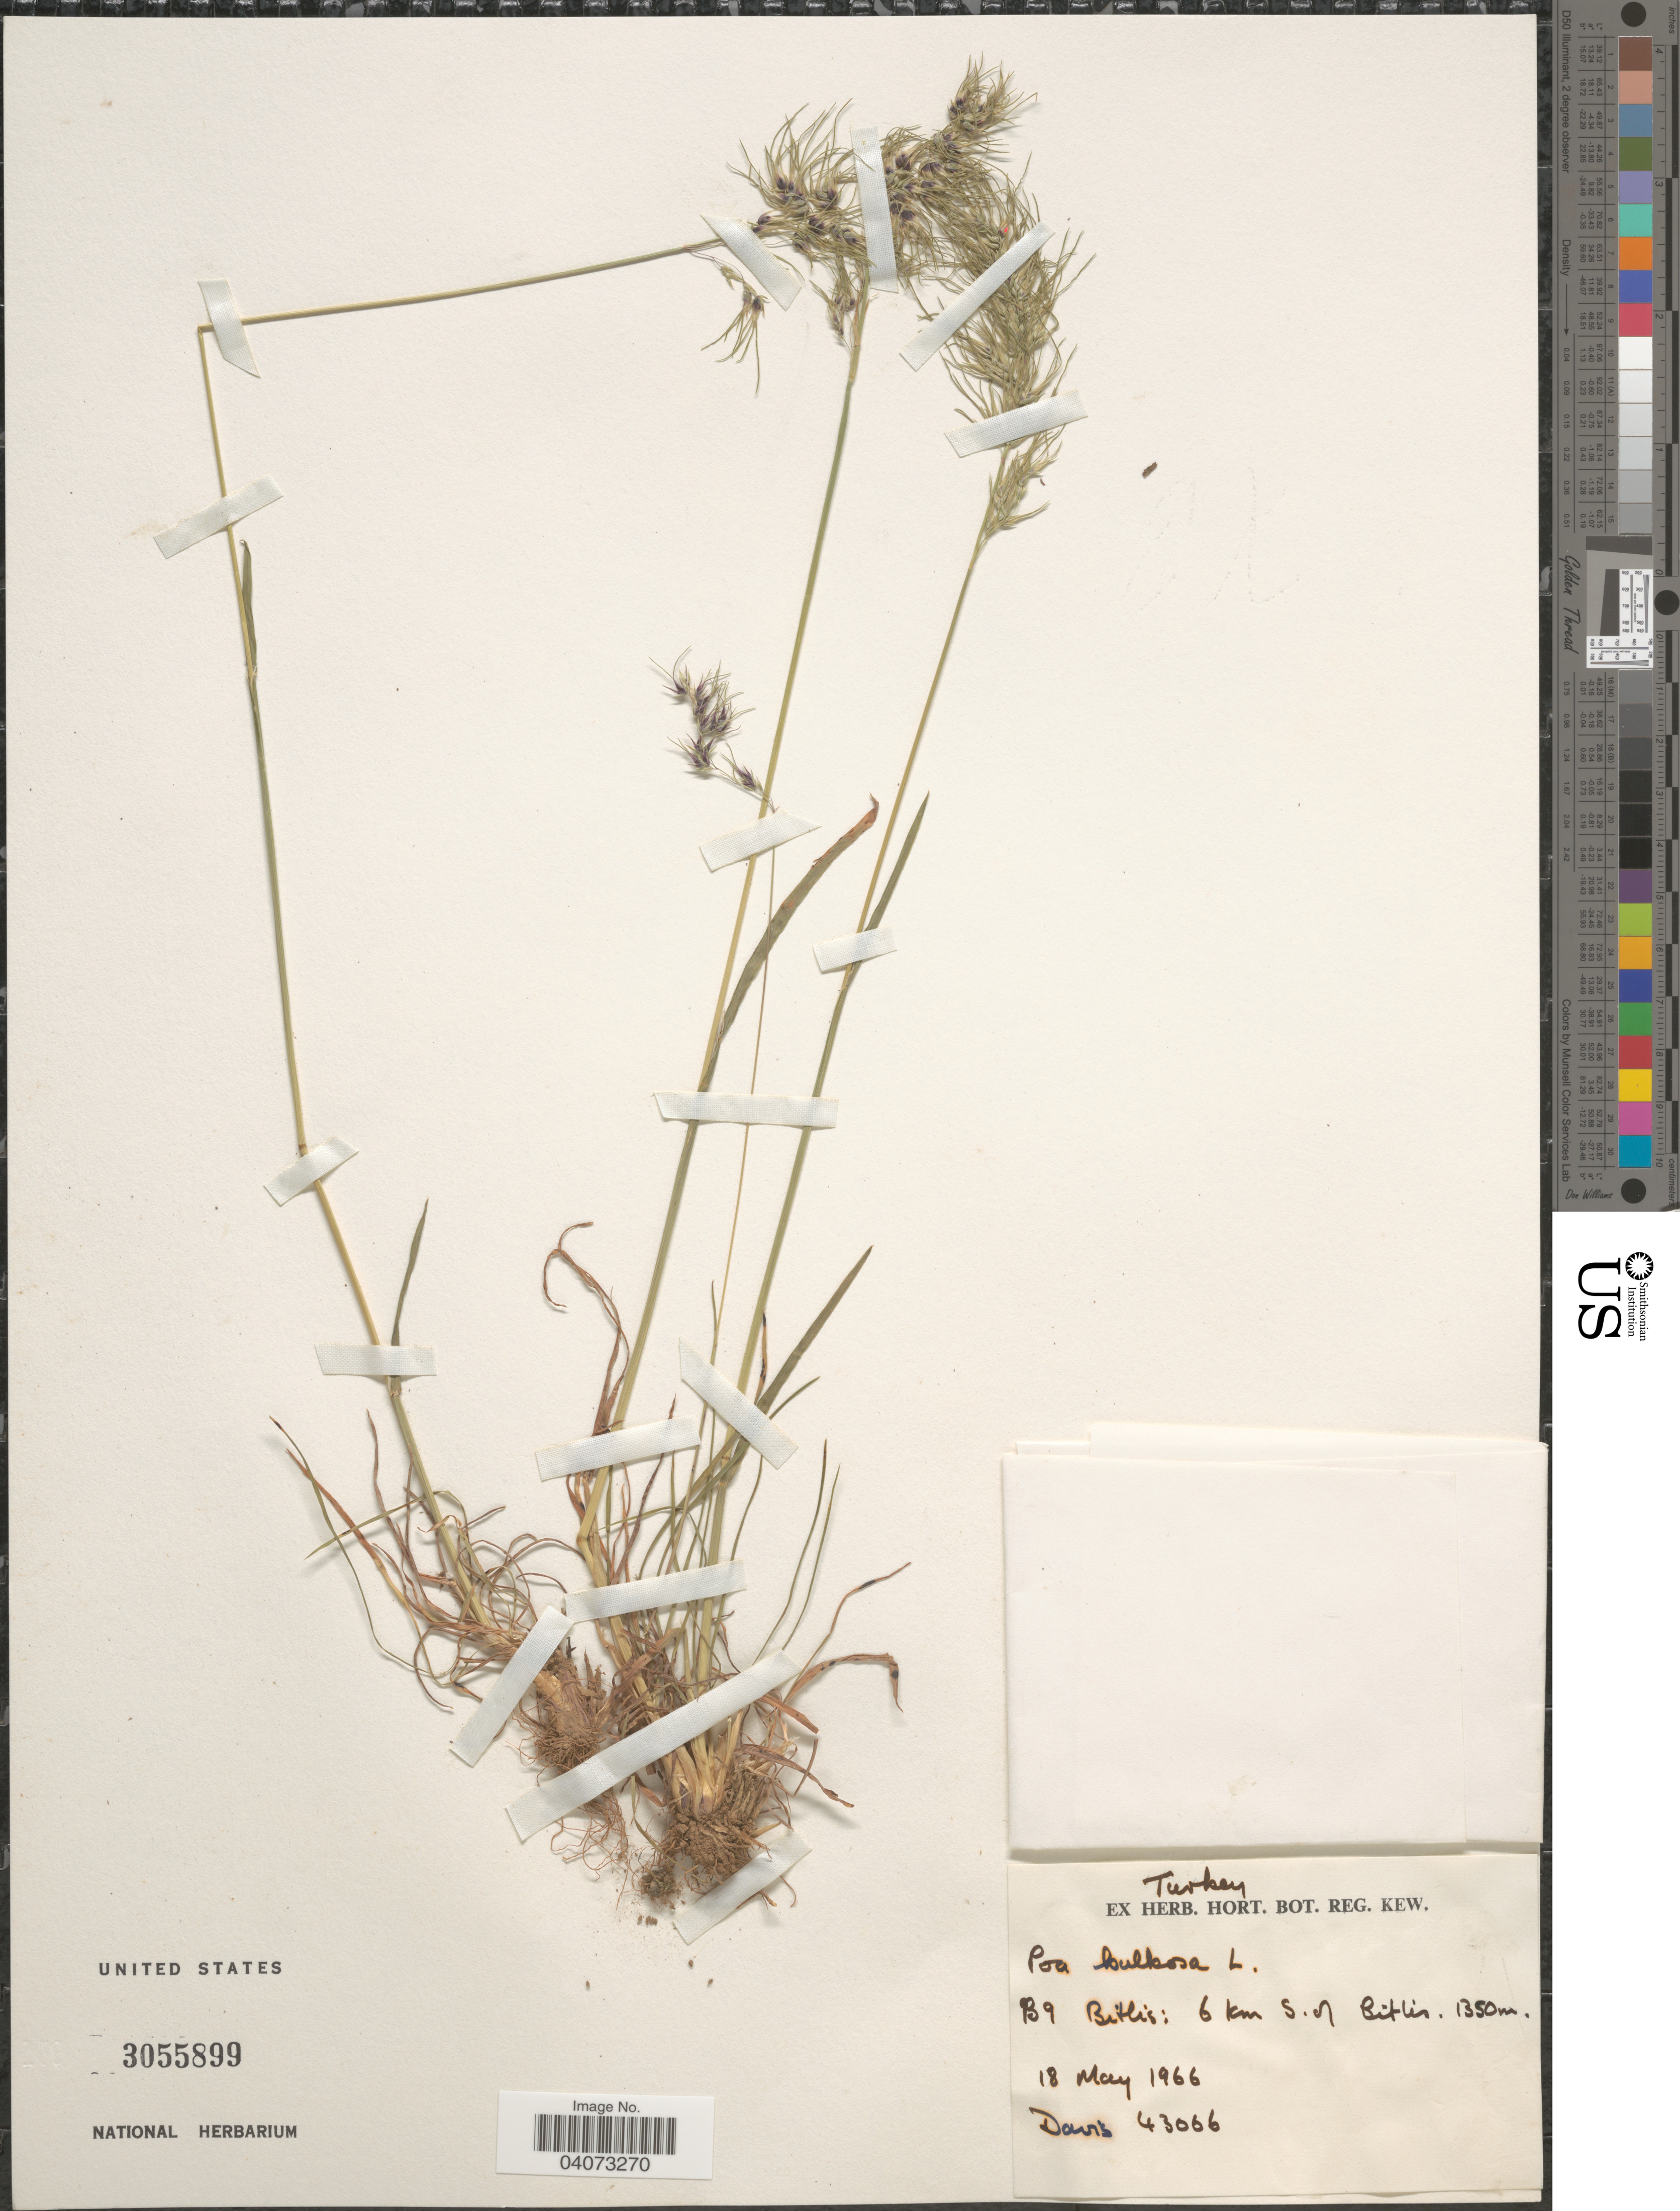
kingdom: Plantae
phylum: Tracheophyta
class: Liliopsida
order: Poales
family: Poaceae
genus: Poa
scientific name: Poa sinaica var. vivipara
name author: Täckh.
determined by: Soreng, Robert J., Research Associate (BOT), Smithsonian Institution - National Museum of Natural History (UNITED STATES)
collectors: P. Davis & Cetik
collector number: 43066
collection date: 1966-05-18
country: Turkey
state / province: Bitlis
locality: B9: 6 km S. of Bitlis.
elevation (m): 1350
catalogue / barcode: US 3055899